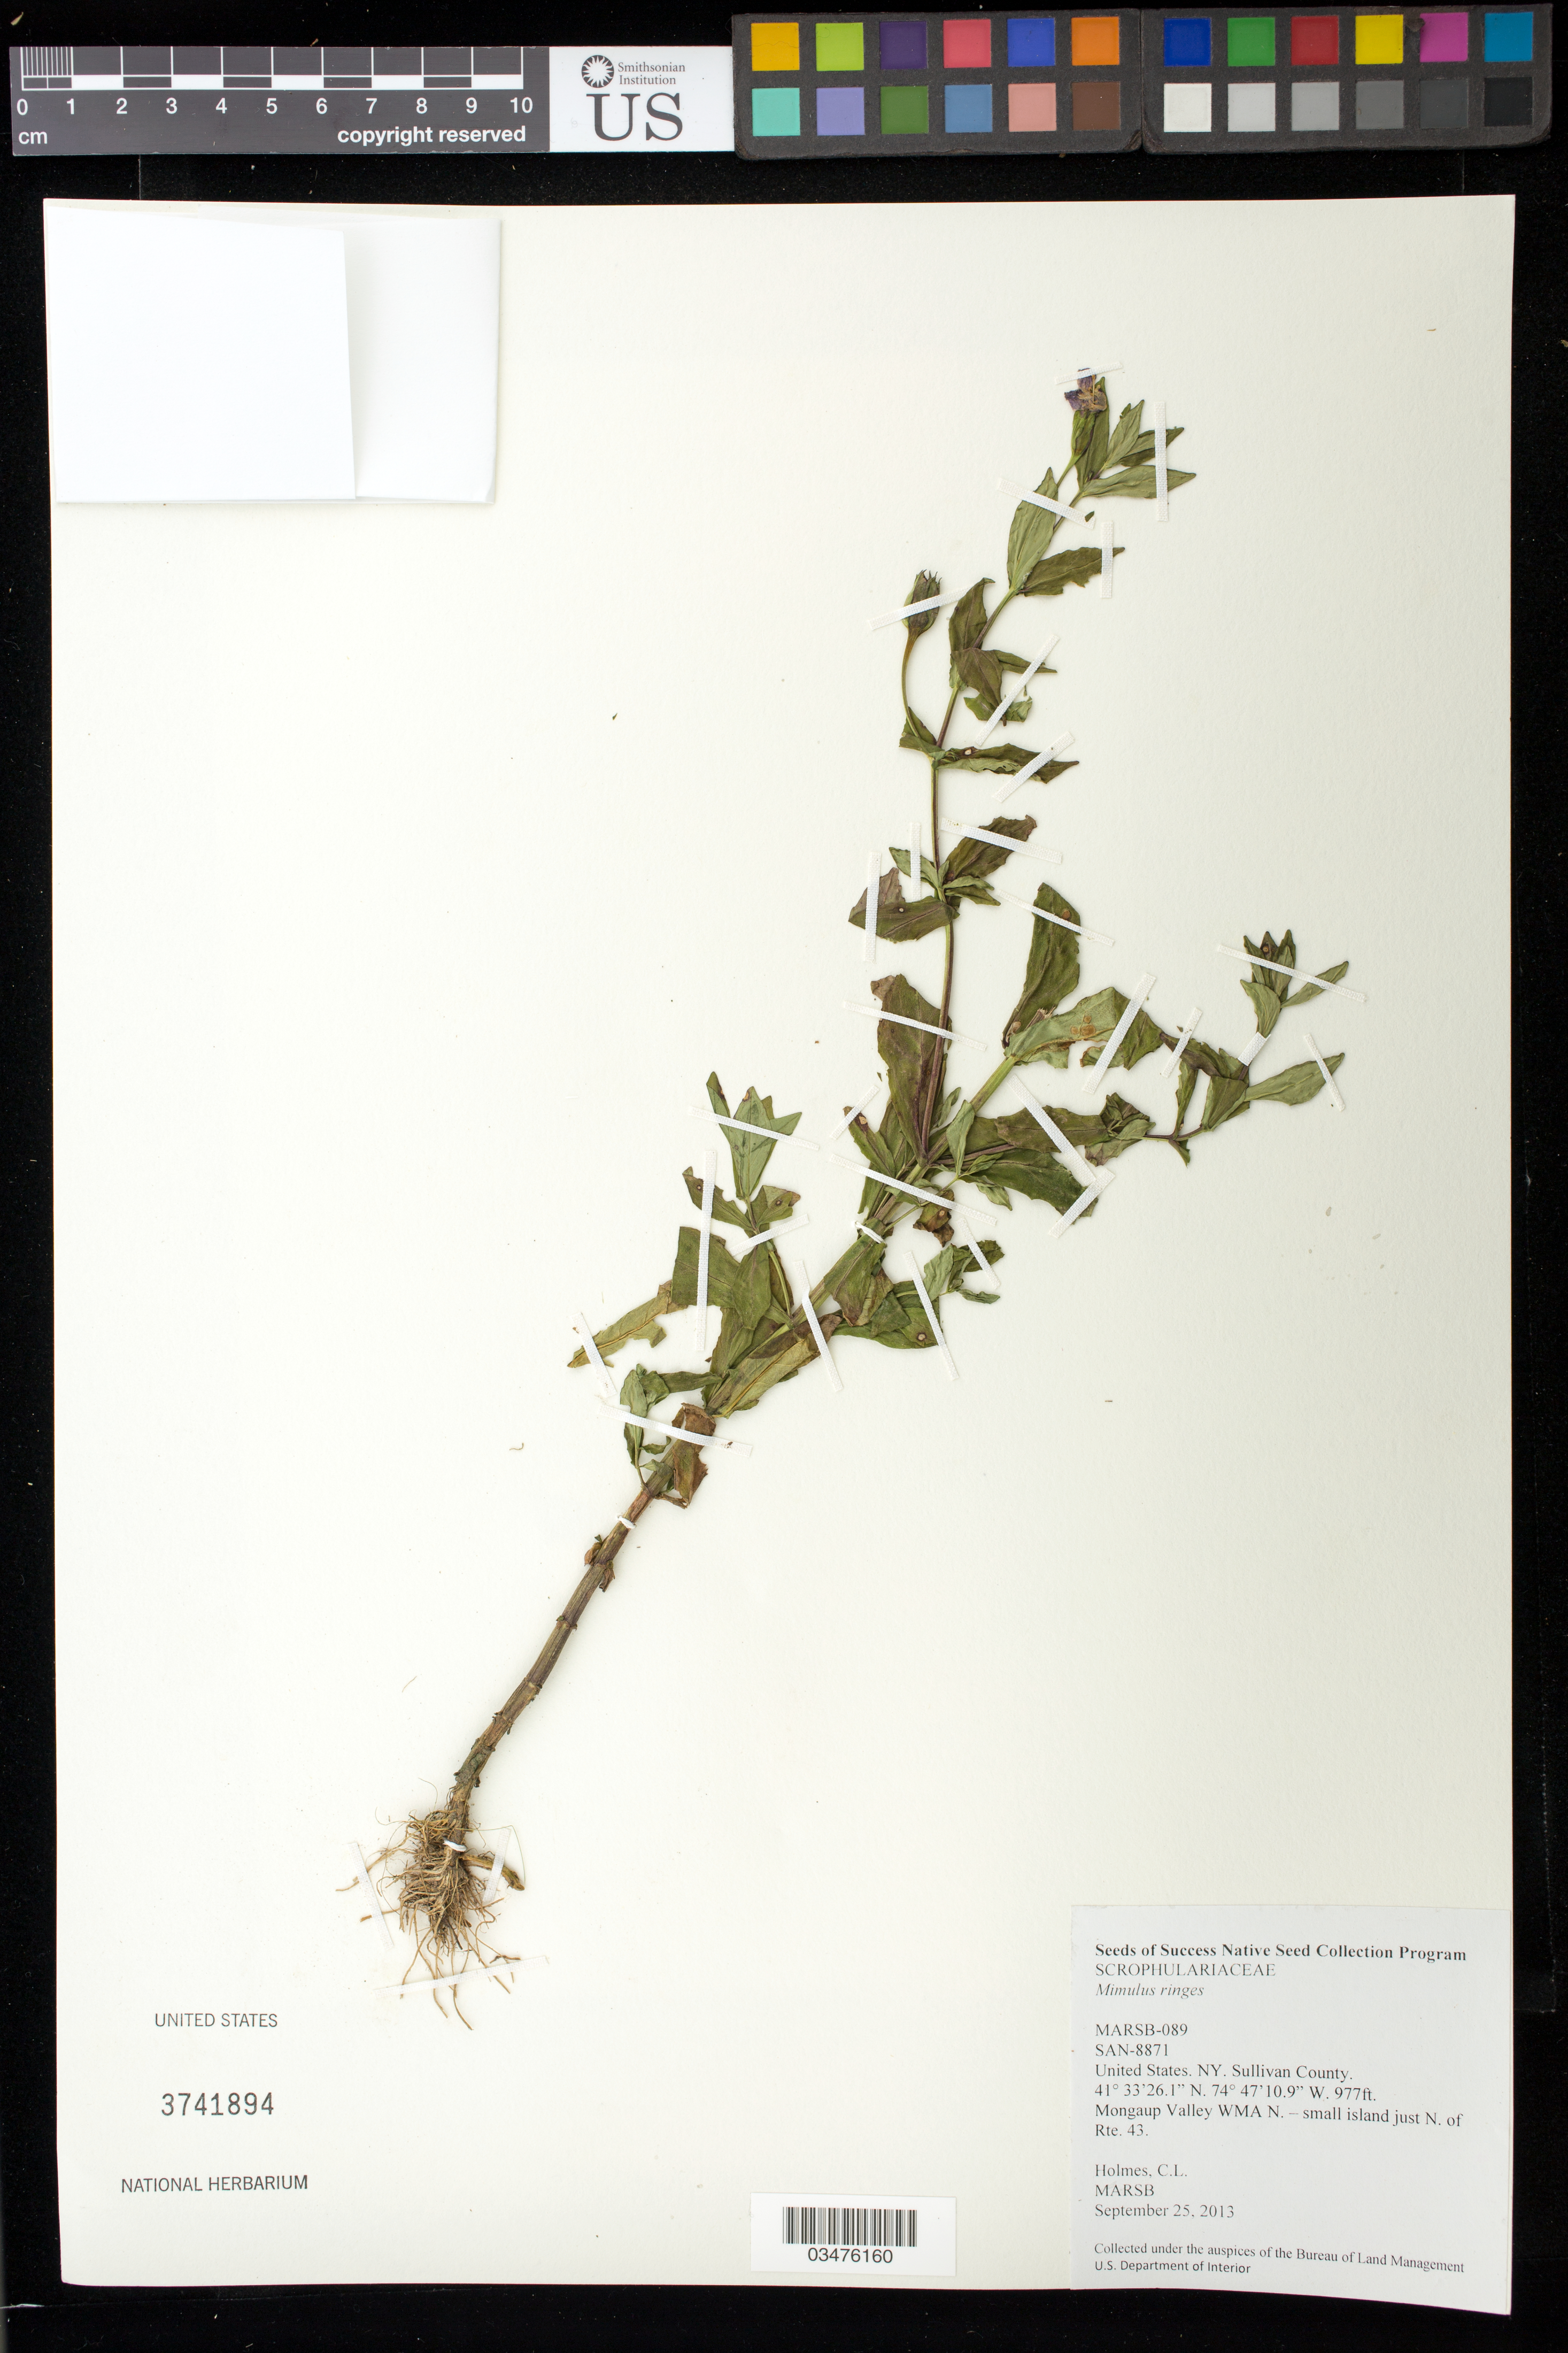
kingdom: Plantae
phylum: Tracheophyta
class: Magnoliopsida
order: Lamiales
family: Phrymaceae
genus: Mimulus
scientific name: Mimulus ringens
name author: L.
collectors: C. Holmes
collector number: MARSB-089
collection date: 2013-09-25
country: United States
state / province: New York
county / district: Sullivan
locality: Mongaup Valley WMA, small island just N of Rte 43.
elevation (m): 298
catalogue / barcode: US 3741894